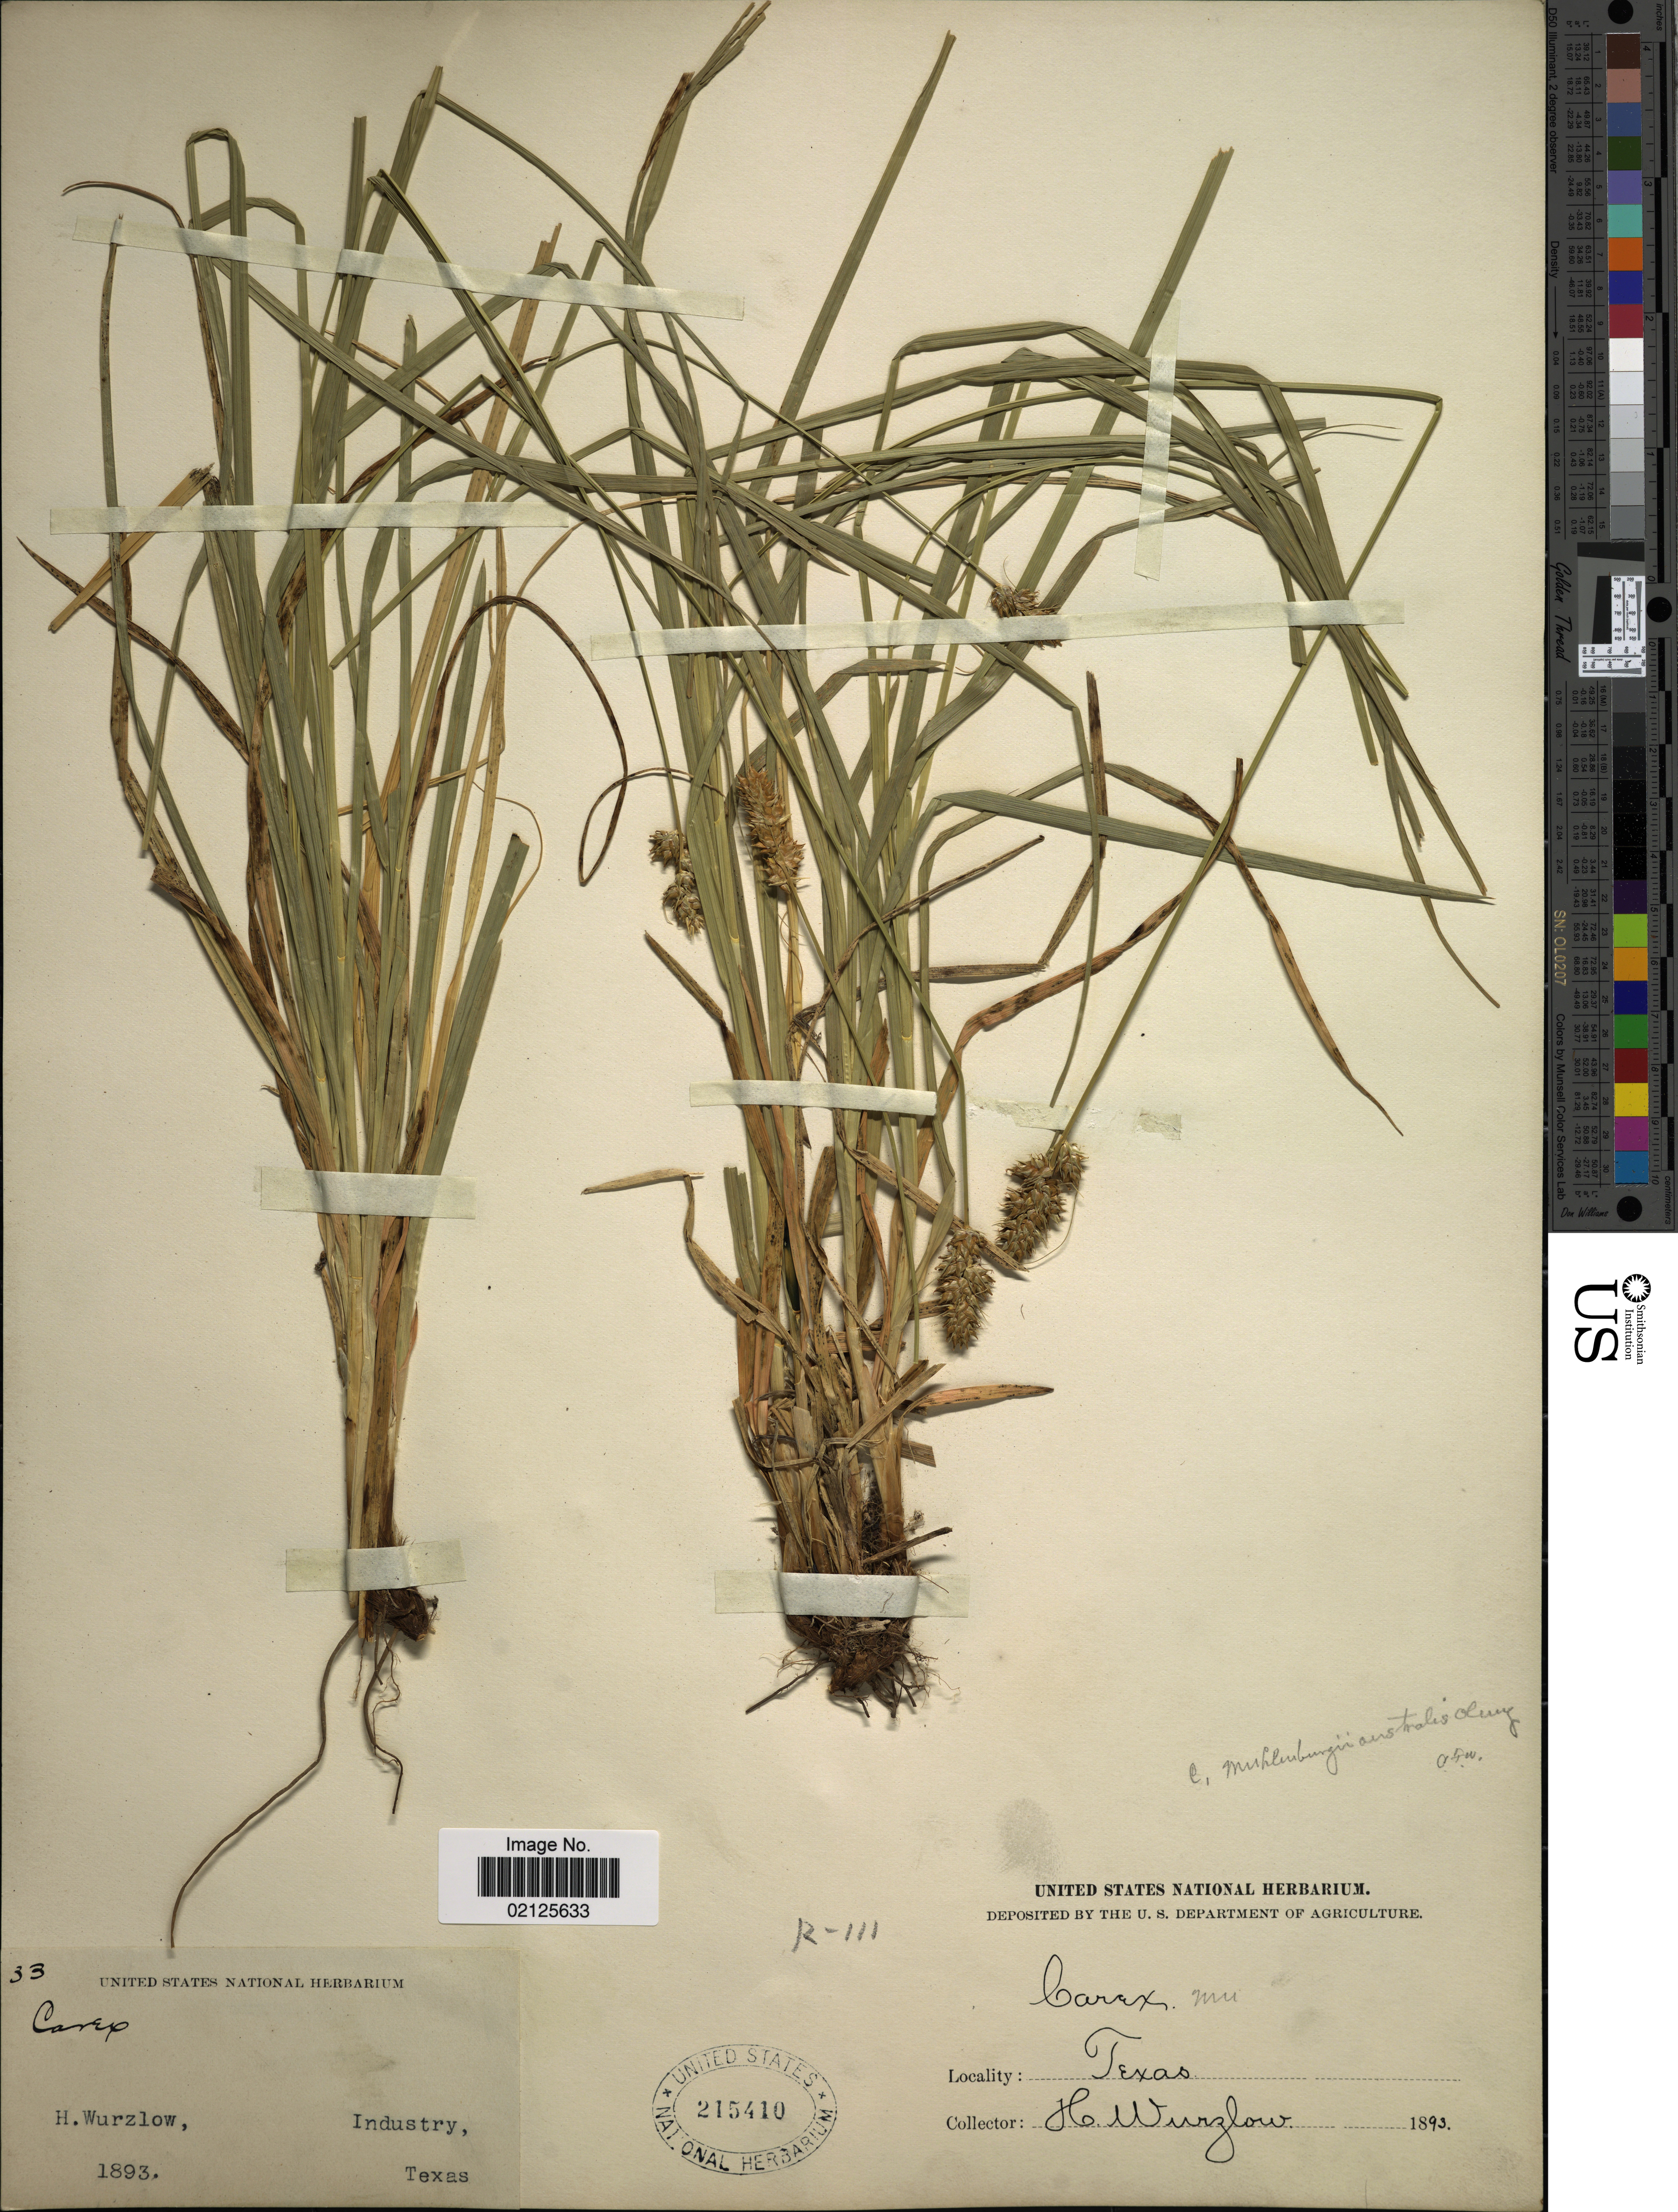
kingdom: Plantae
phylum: Tracheophyta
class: Liliopsida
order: Poales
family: Cyperaceae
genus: Carex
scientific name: Carex muehlenbergii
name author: Willd.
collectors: H. Wurzlow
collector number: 33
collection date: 1893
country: United States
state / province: Texas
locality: Industry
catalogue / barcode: US 215410